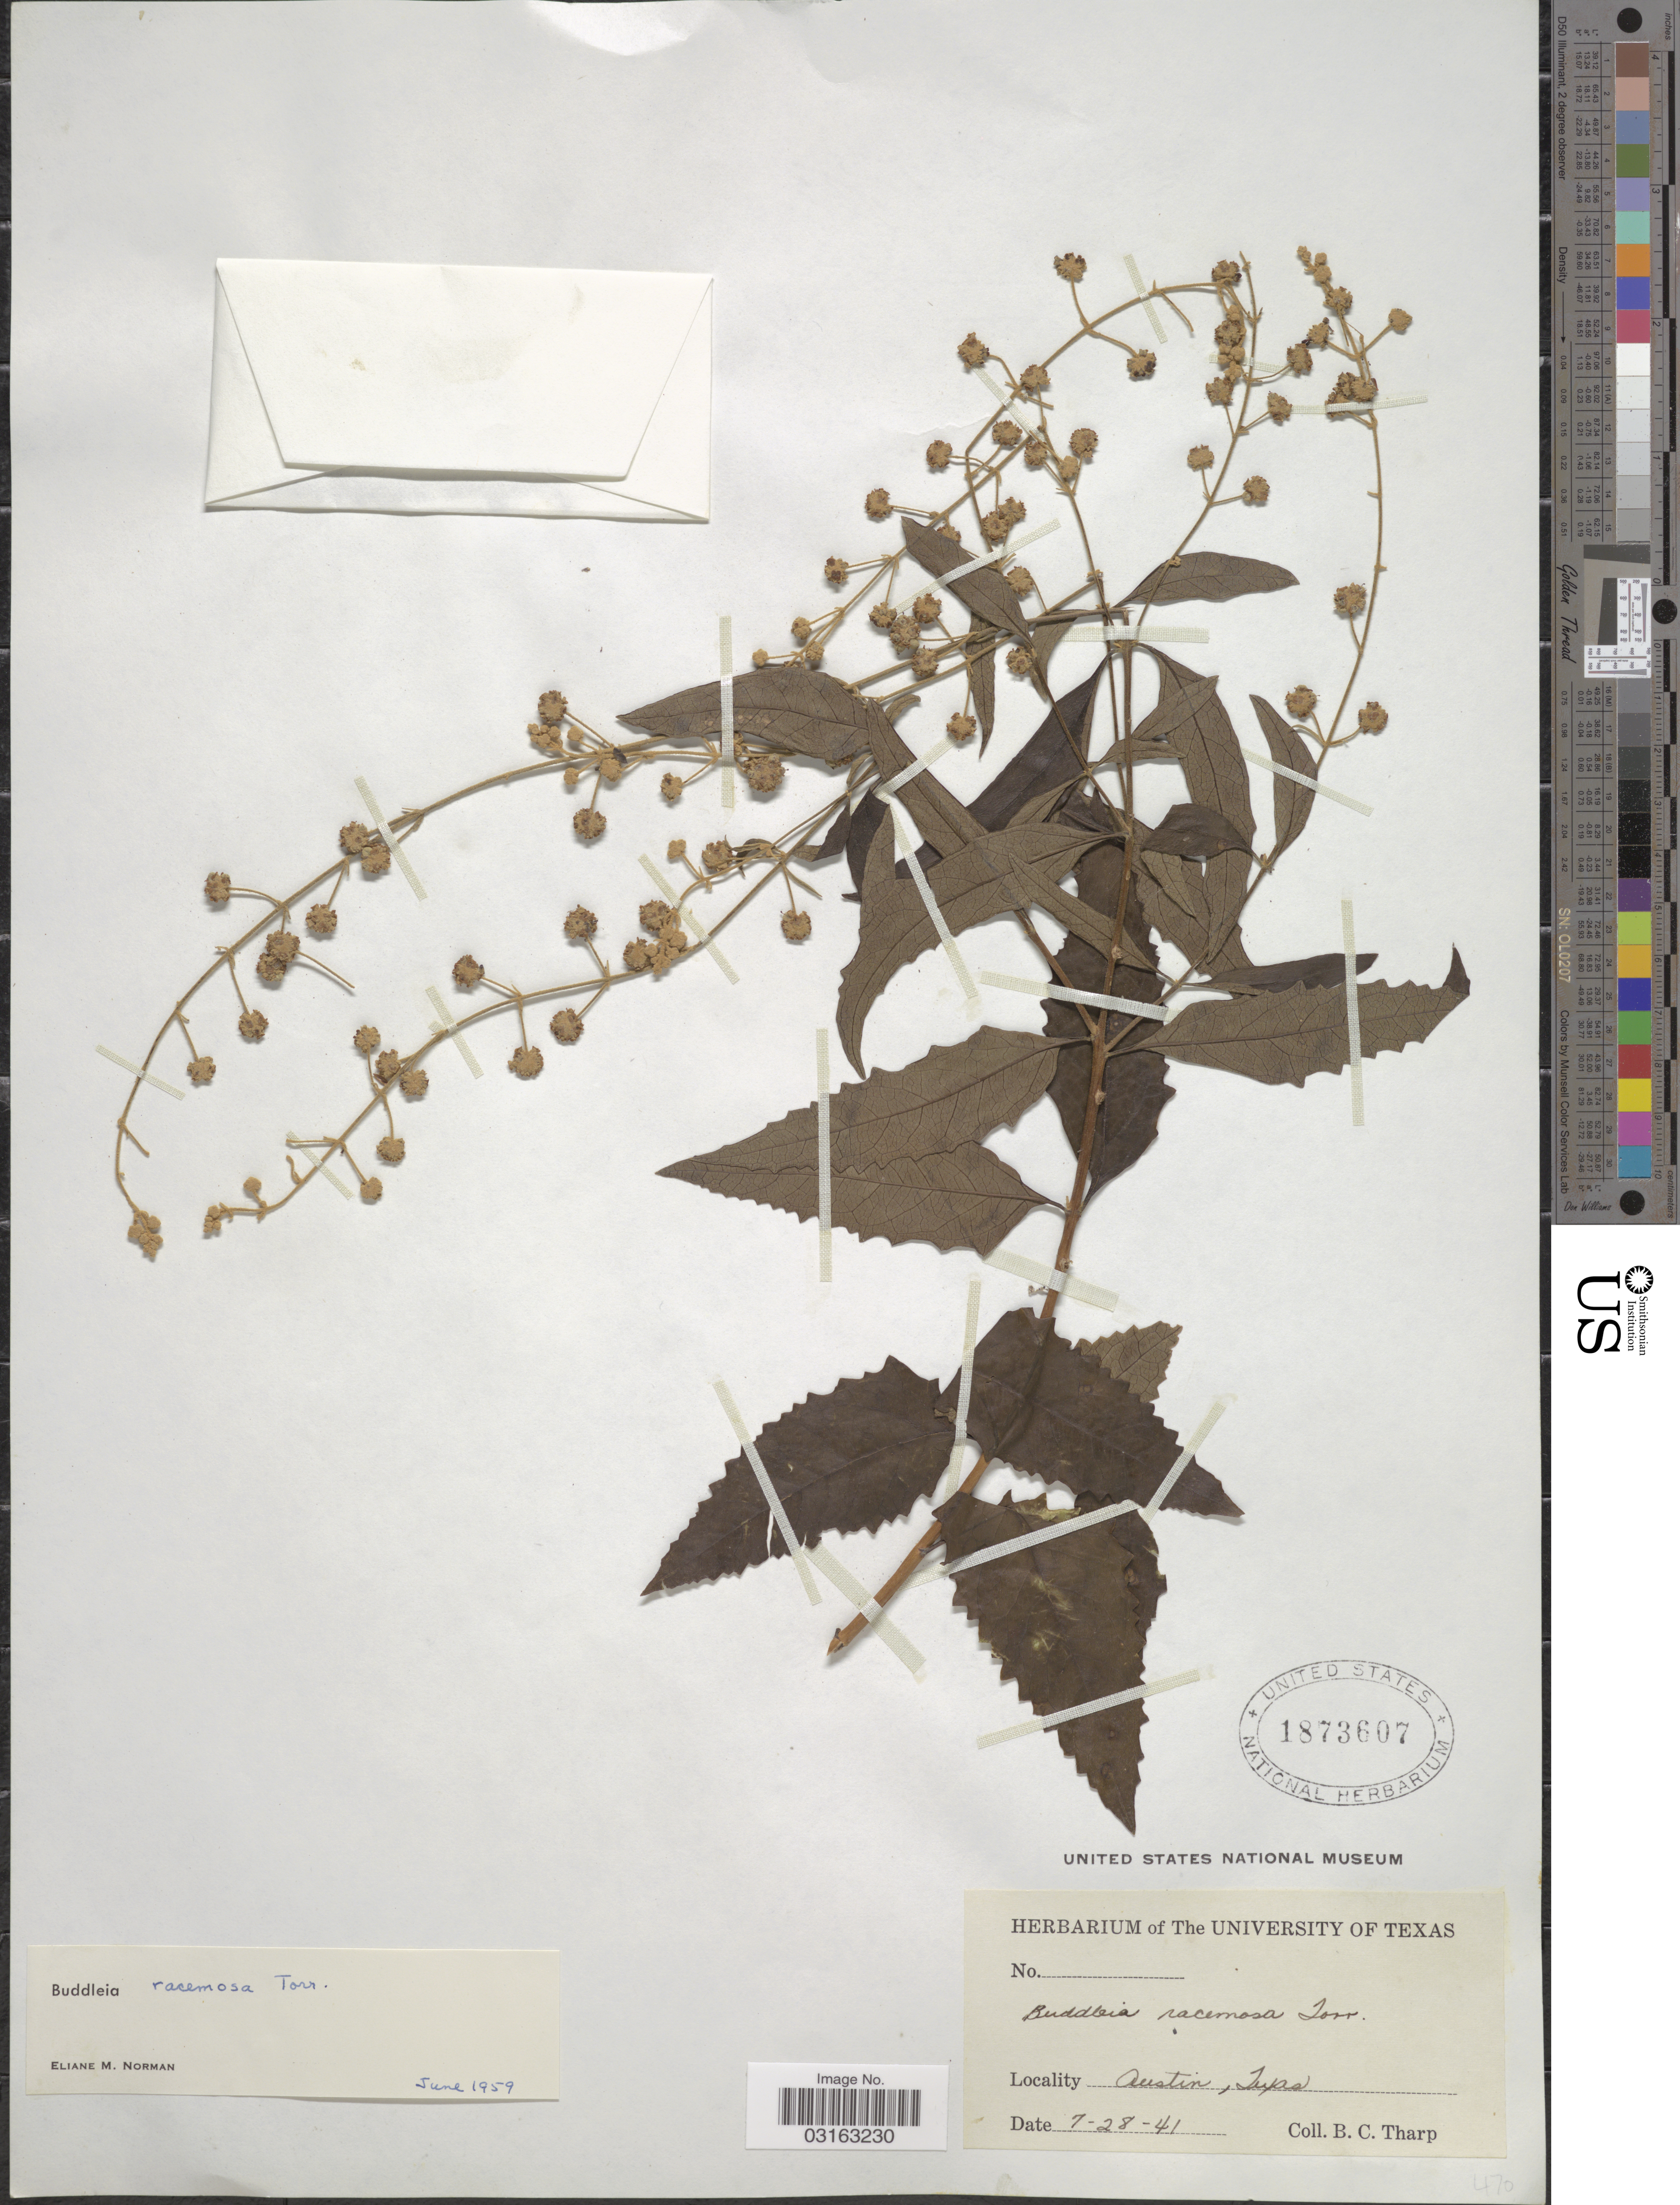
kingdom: Plantae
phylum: Tracheophyta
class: Magnoliopsida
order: Lamiales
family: Scrophulariaceae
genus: Buddleja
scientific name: Buddleja racemosa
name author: Torr.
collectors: B. C. Tharp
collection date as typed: Transcribed d/m/y: 28/7/41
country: United States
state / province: Texas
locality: Austin.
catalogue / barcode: US 1873607